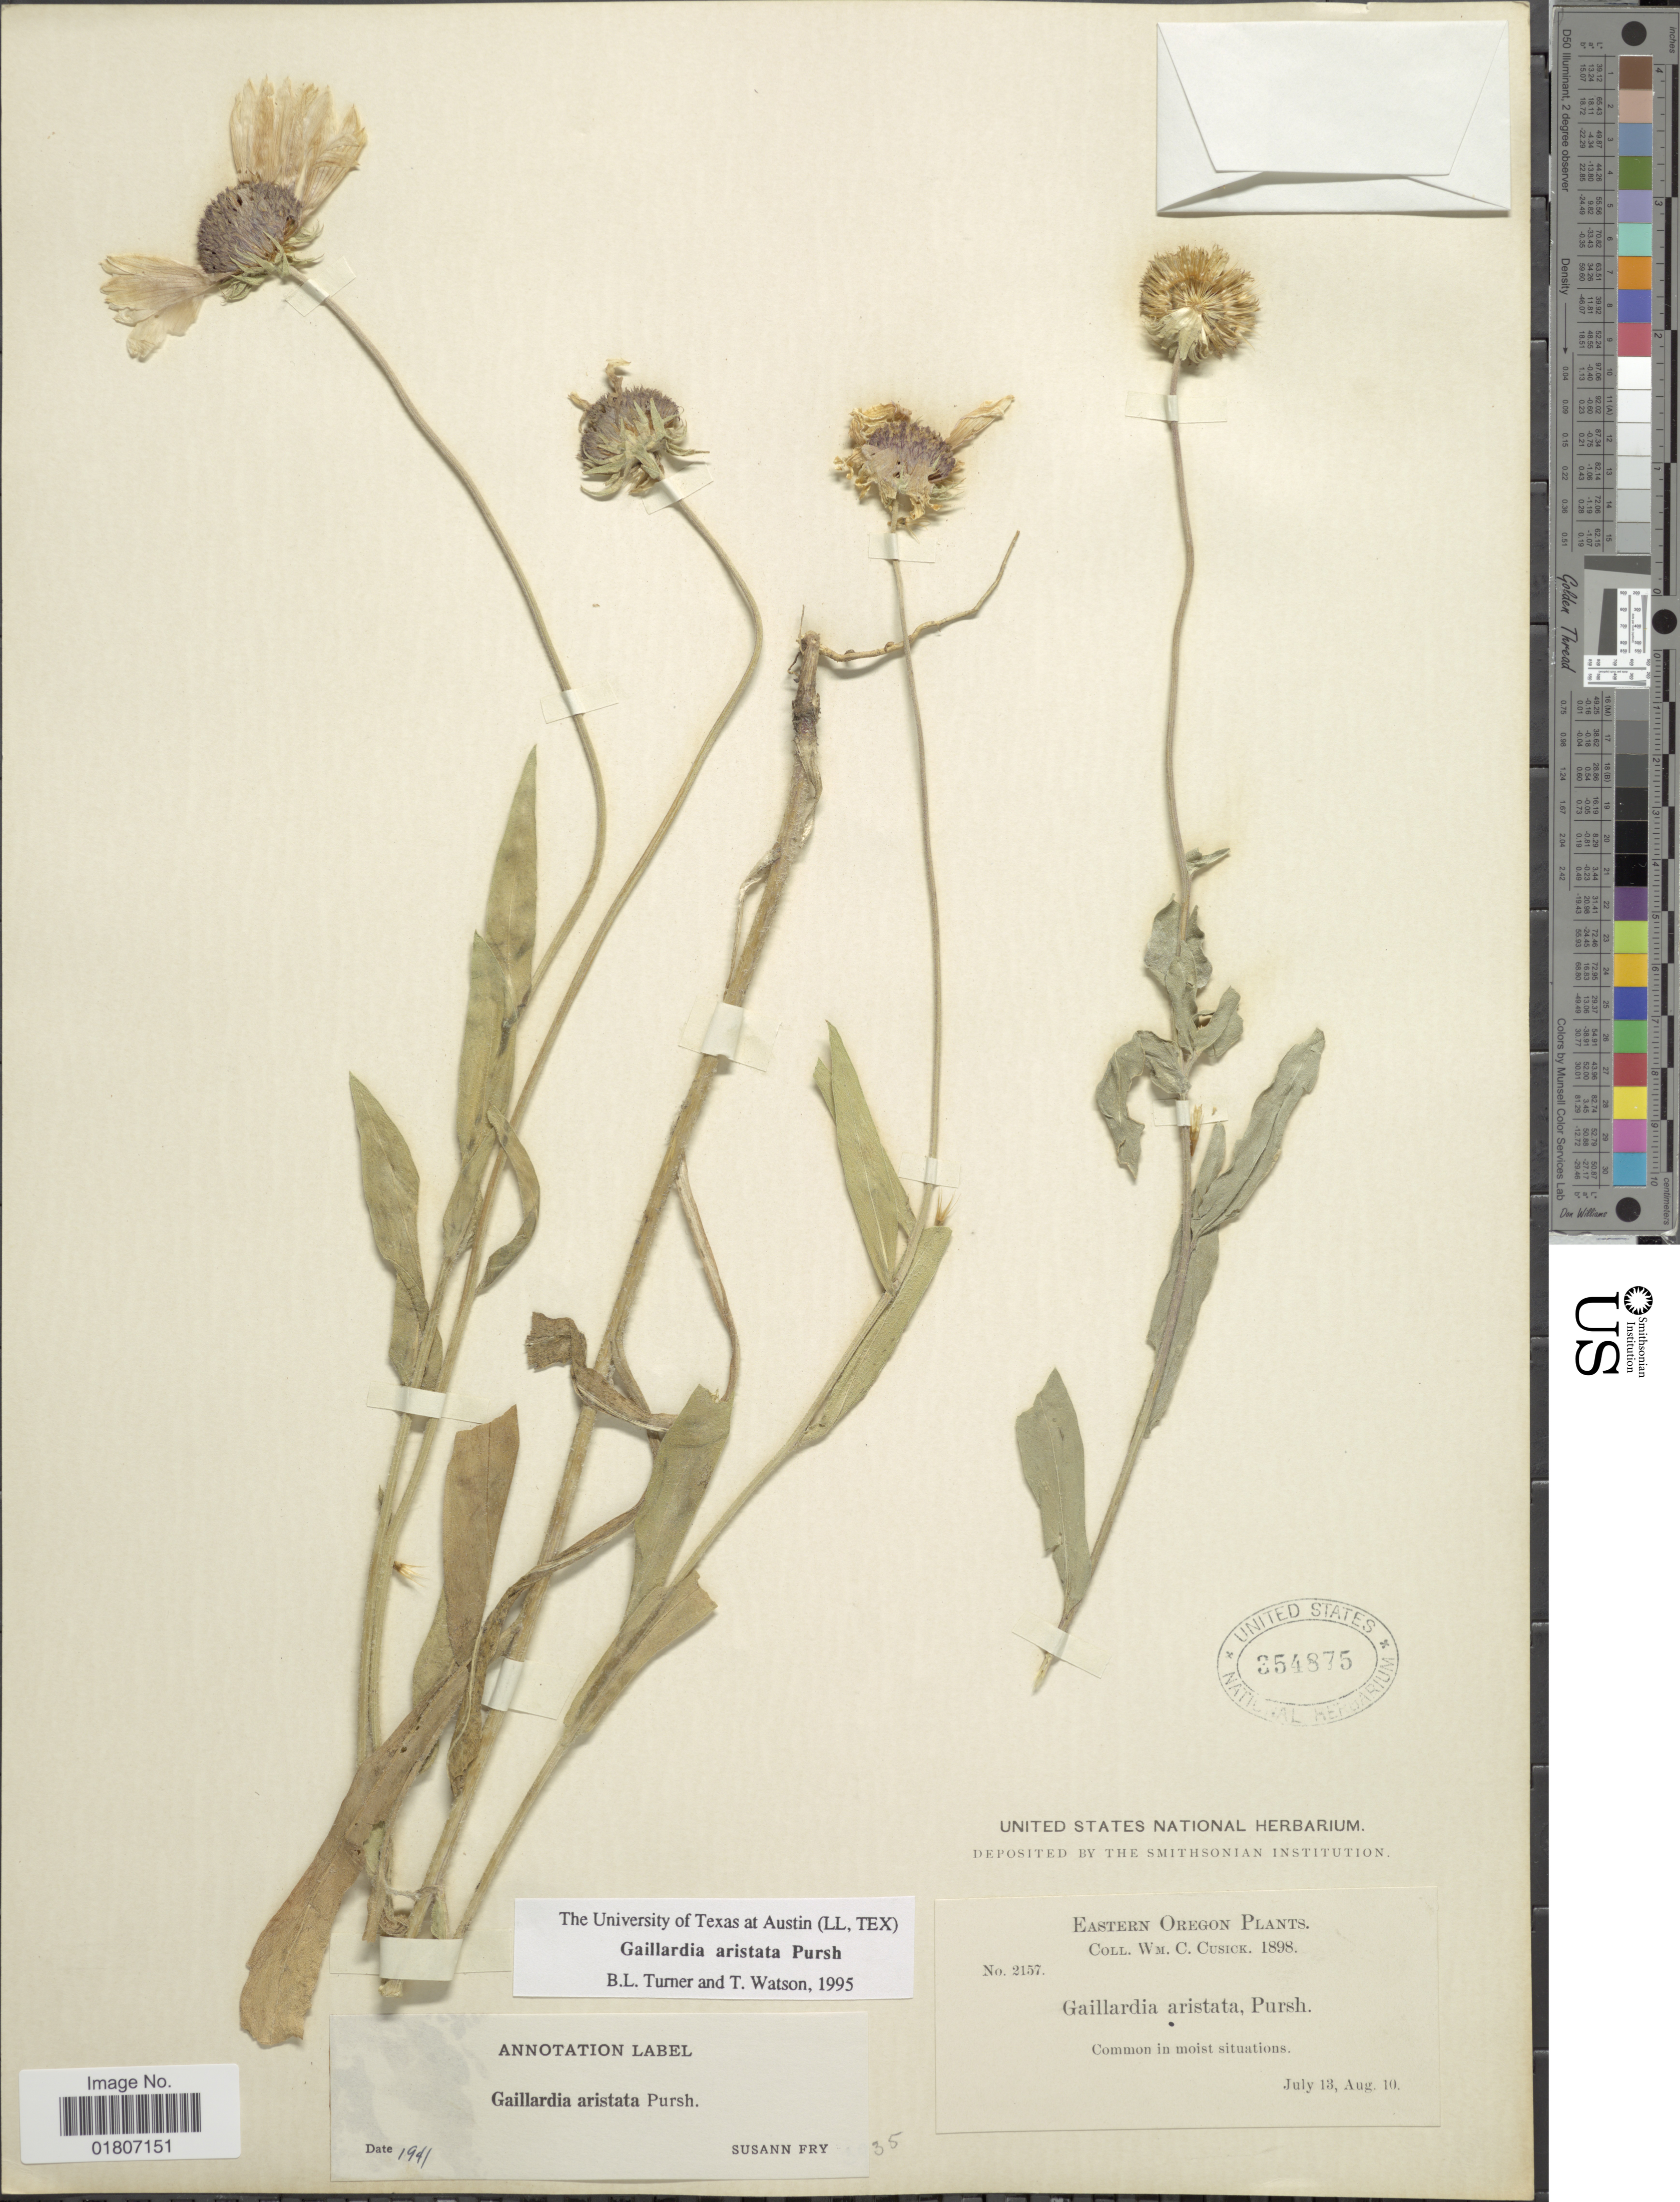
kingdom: Plantae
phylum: Tracheophyta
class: Magnoliopsida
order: Asterales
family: Asteraceae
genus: Gaillardia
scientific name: Gaillardia aristata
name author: Pursh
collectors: W. C. Cusick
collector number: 2157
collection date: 1898-07-13/1898-08-10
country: United States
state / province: Oregon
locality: Eastern Oregon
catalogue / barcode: US 354875